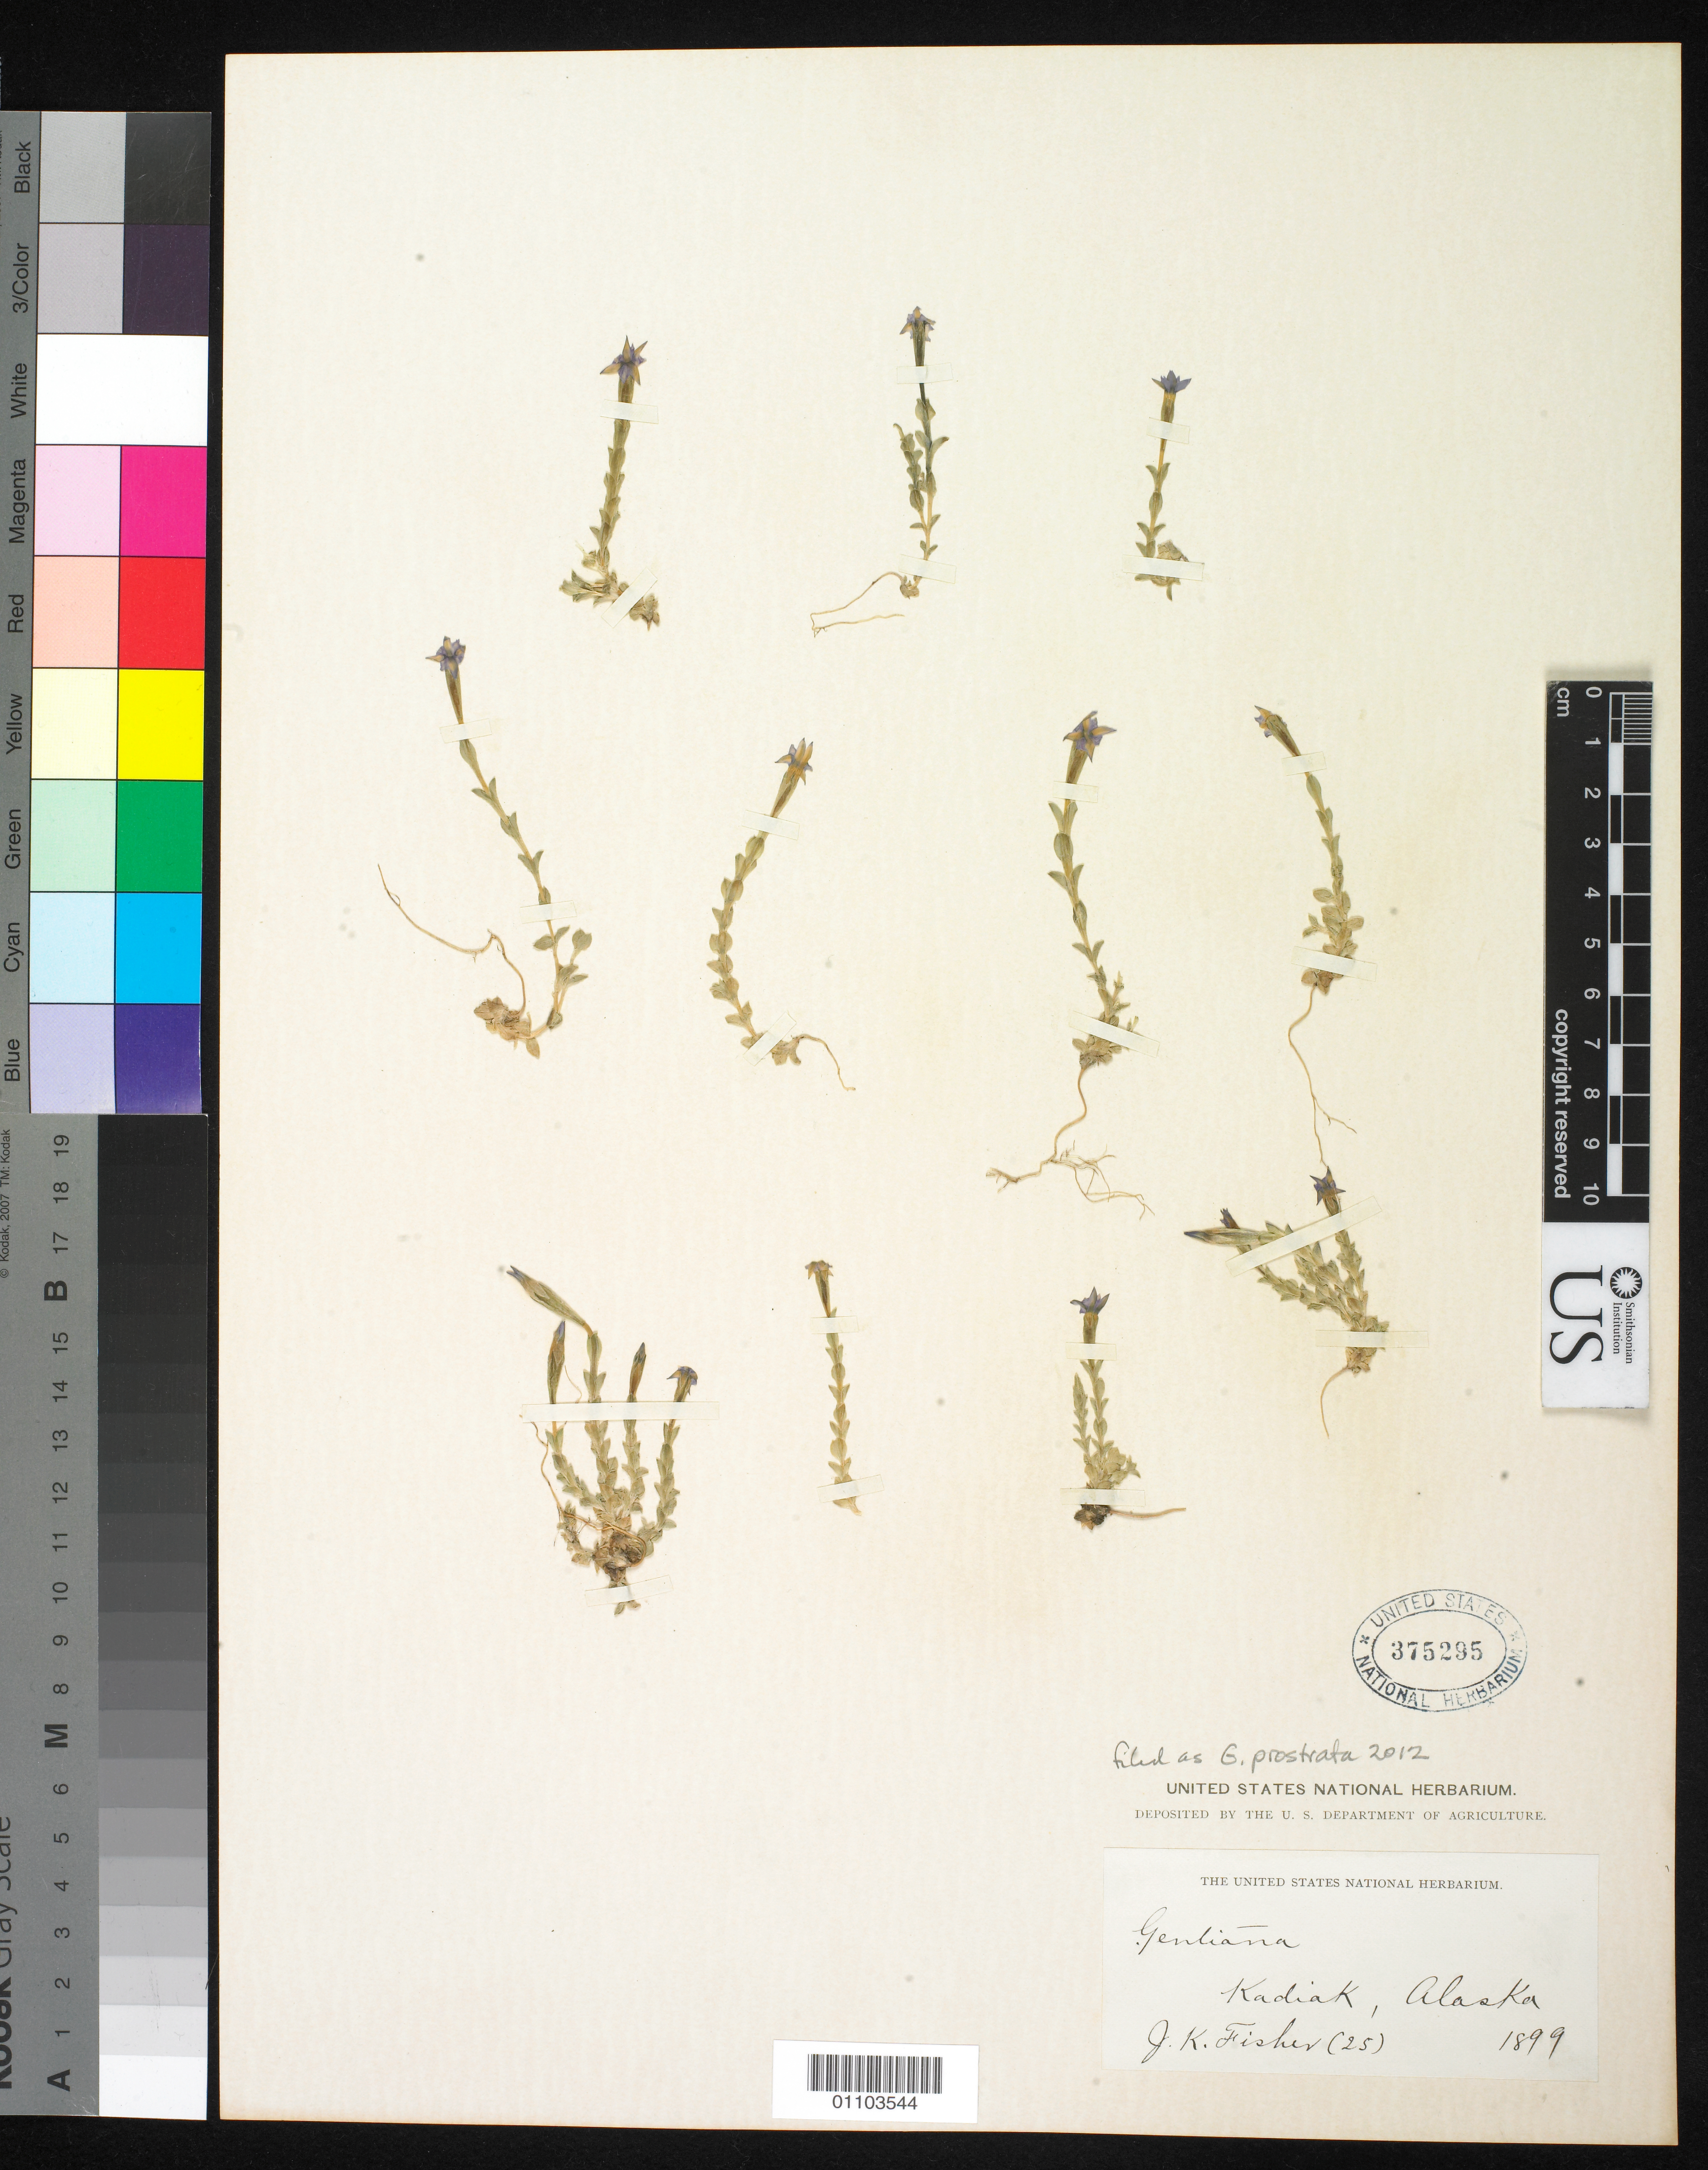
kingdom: Plantae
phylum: Tracheophyta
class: Magnoliopsida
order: Gentianales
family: Gentianaceae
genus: Gentiana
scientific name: Gentiana prostrata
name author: Haenke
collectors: W. J. Fisher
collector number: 25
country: United States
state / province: Alaska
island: Kodiak I.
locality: Kodiak (Kadiak, Kadyak)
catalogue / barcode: US 375295